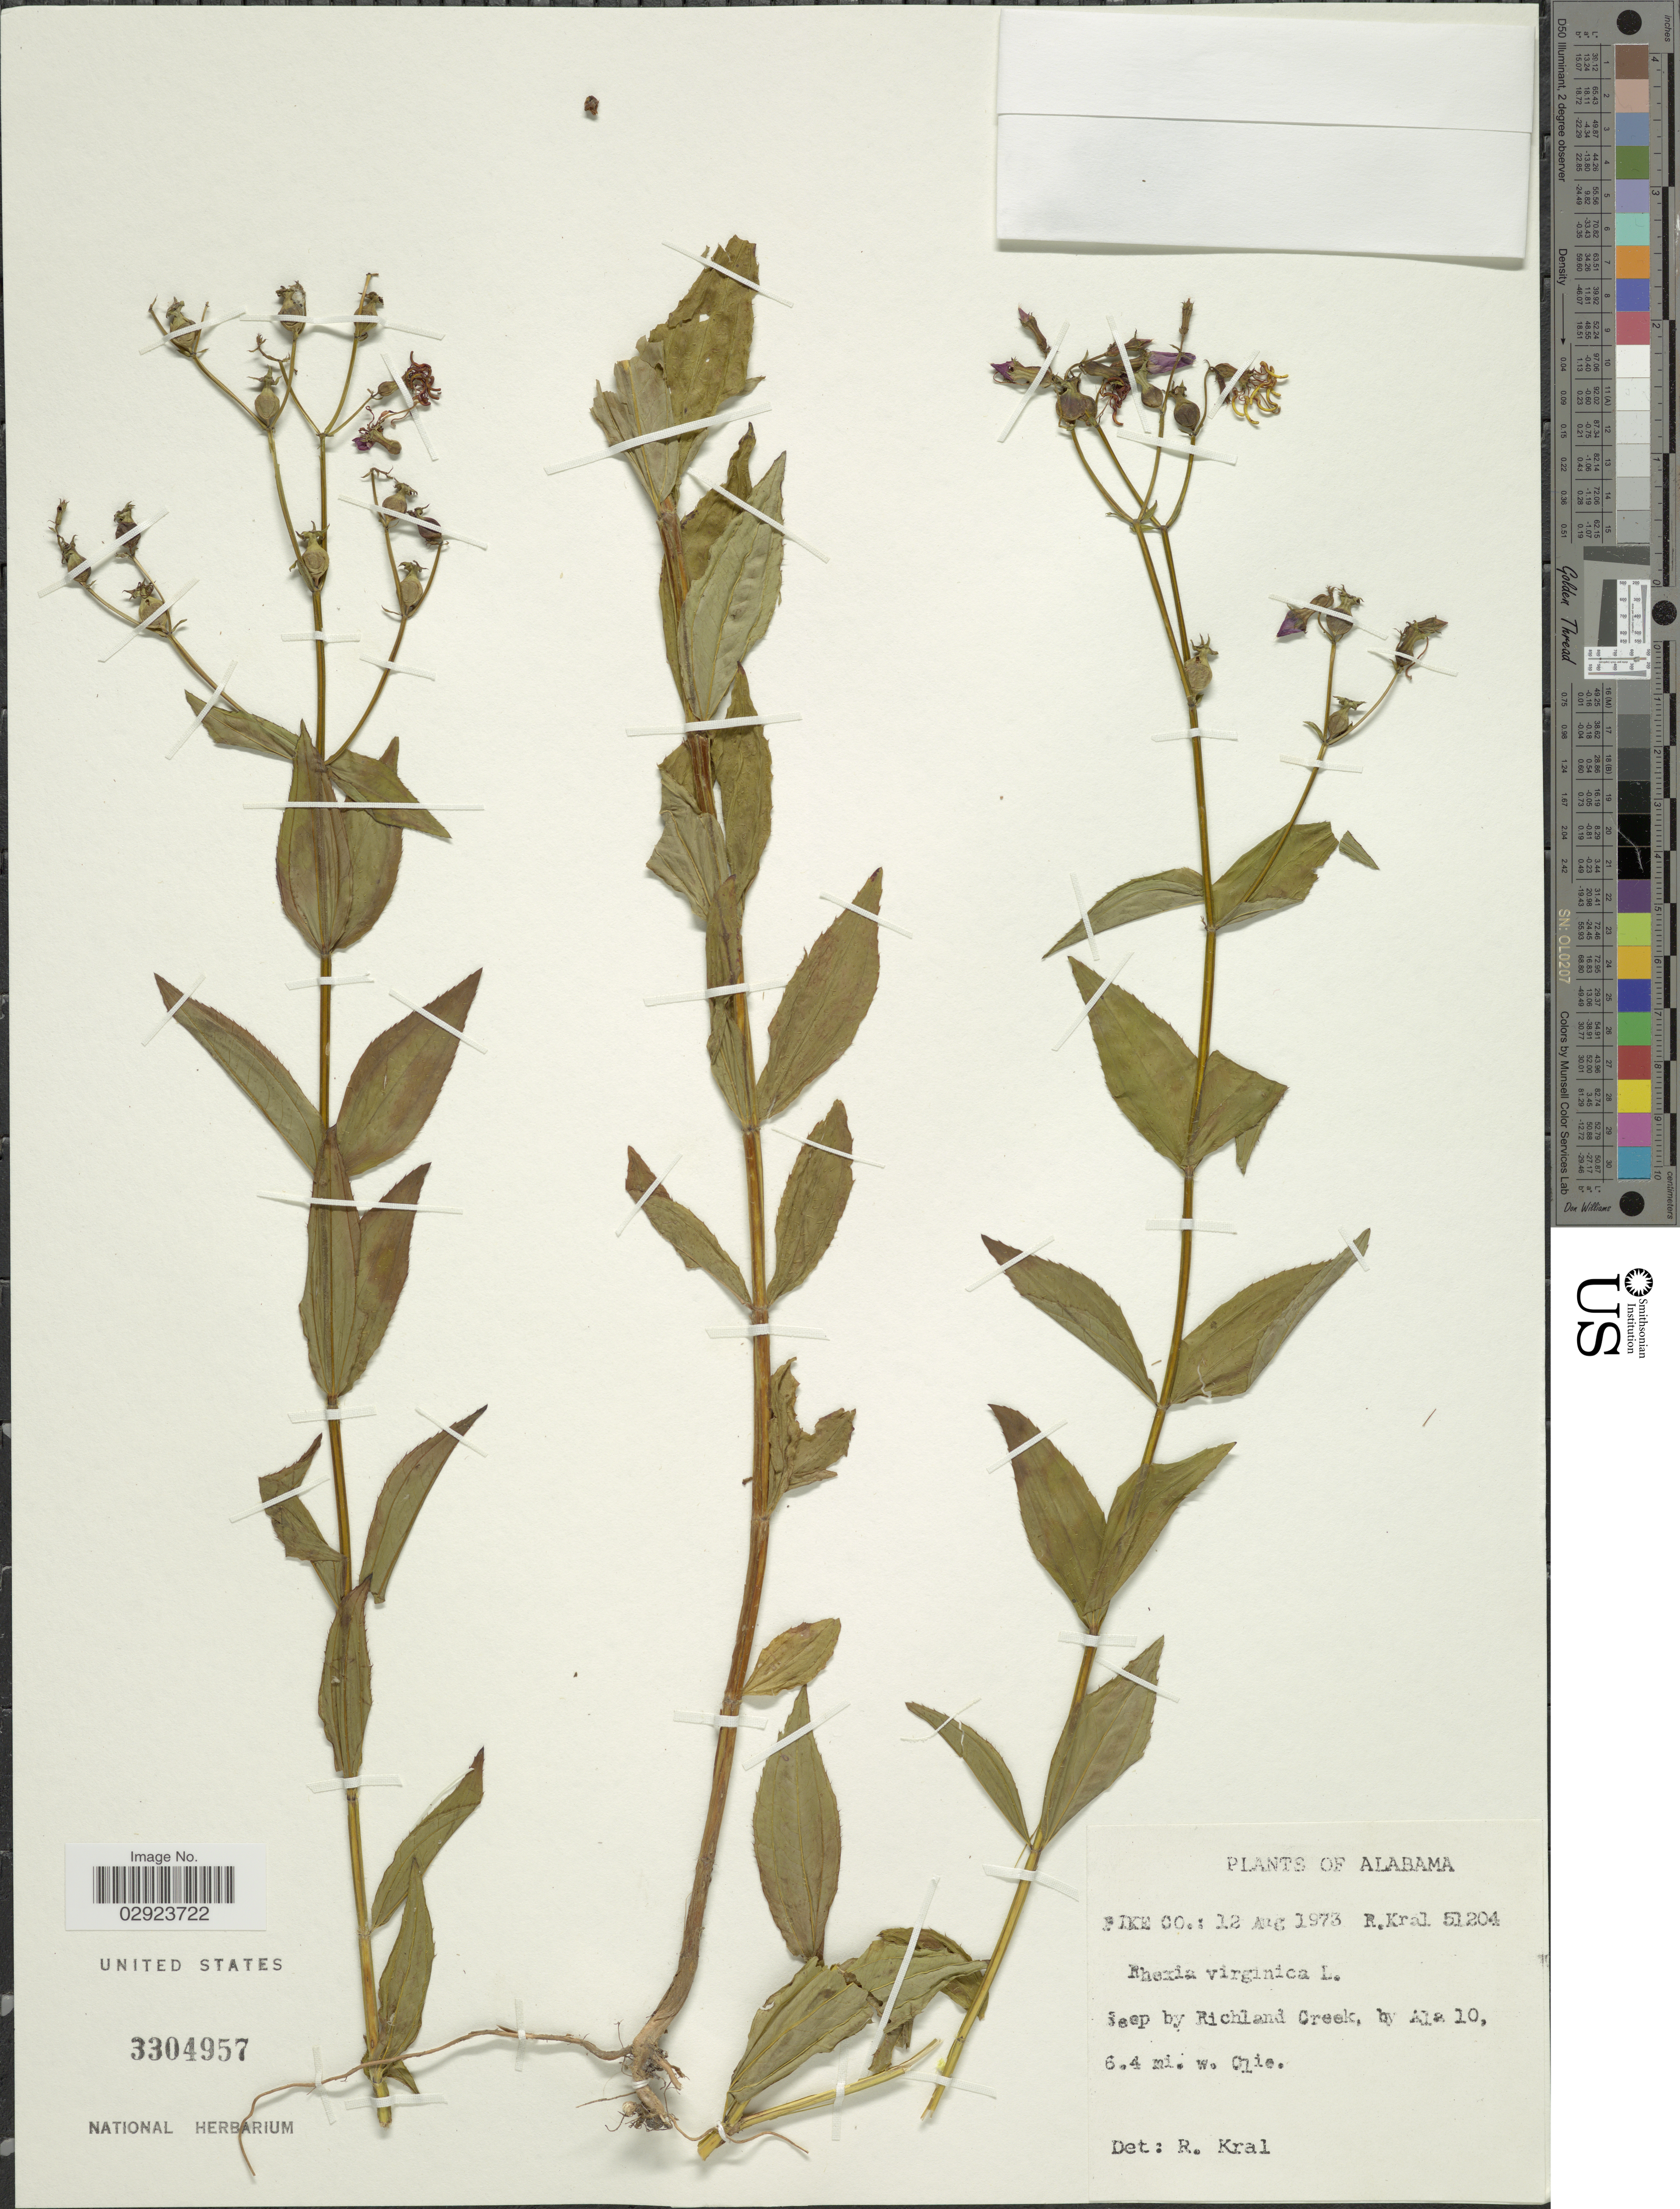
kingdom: Plantae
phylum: Tracheophyta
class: Magnoliopsida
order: Myrtales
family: Melastomataceae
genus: Rhexia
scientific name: Rhexia virginica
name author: L.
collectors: R. Kral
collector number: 51204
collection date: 1973-08-12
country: United States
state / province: Alabama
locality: Pike Co. Seep by Richland Creek, by Ala 10, 6.4 mi. w. Clie.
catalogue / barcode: US 3304957